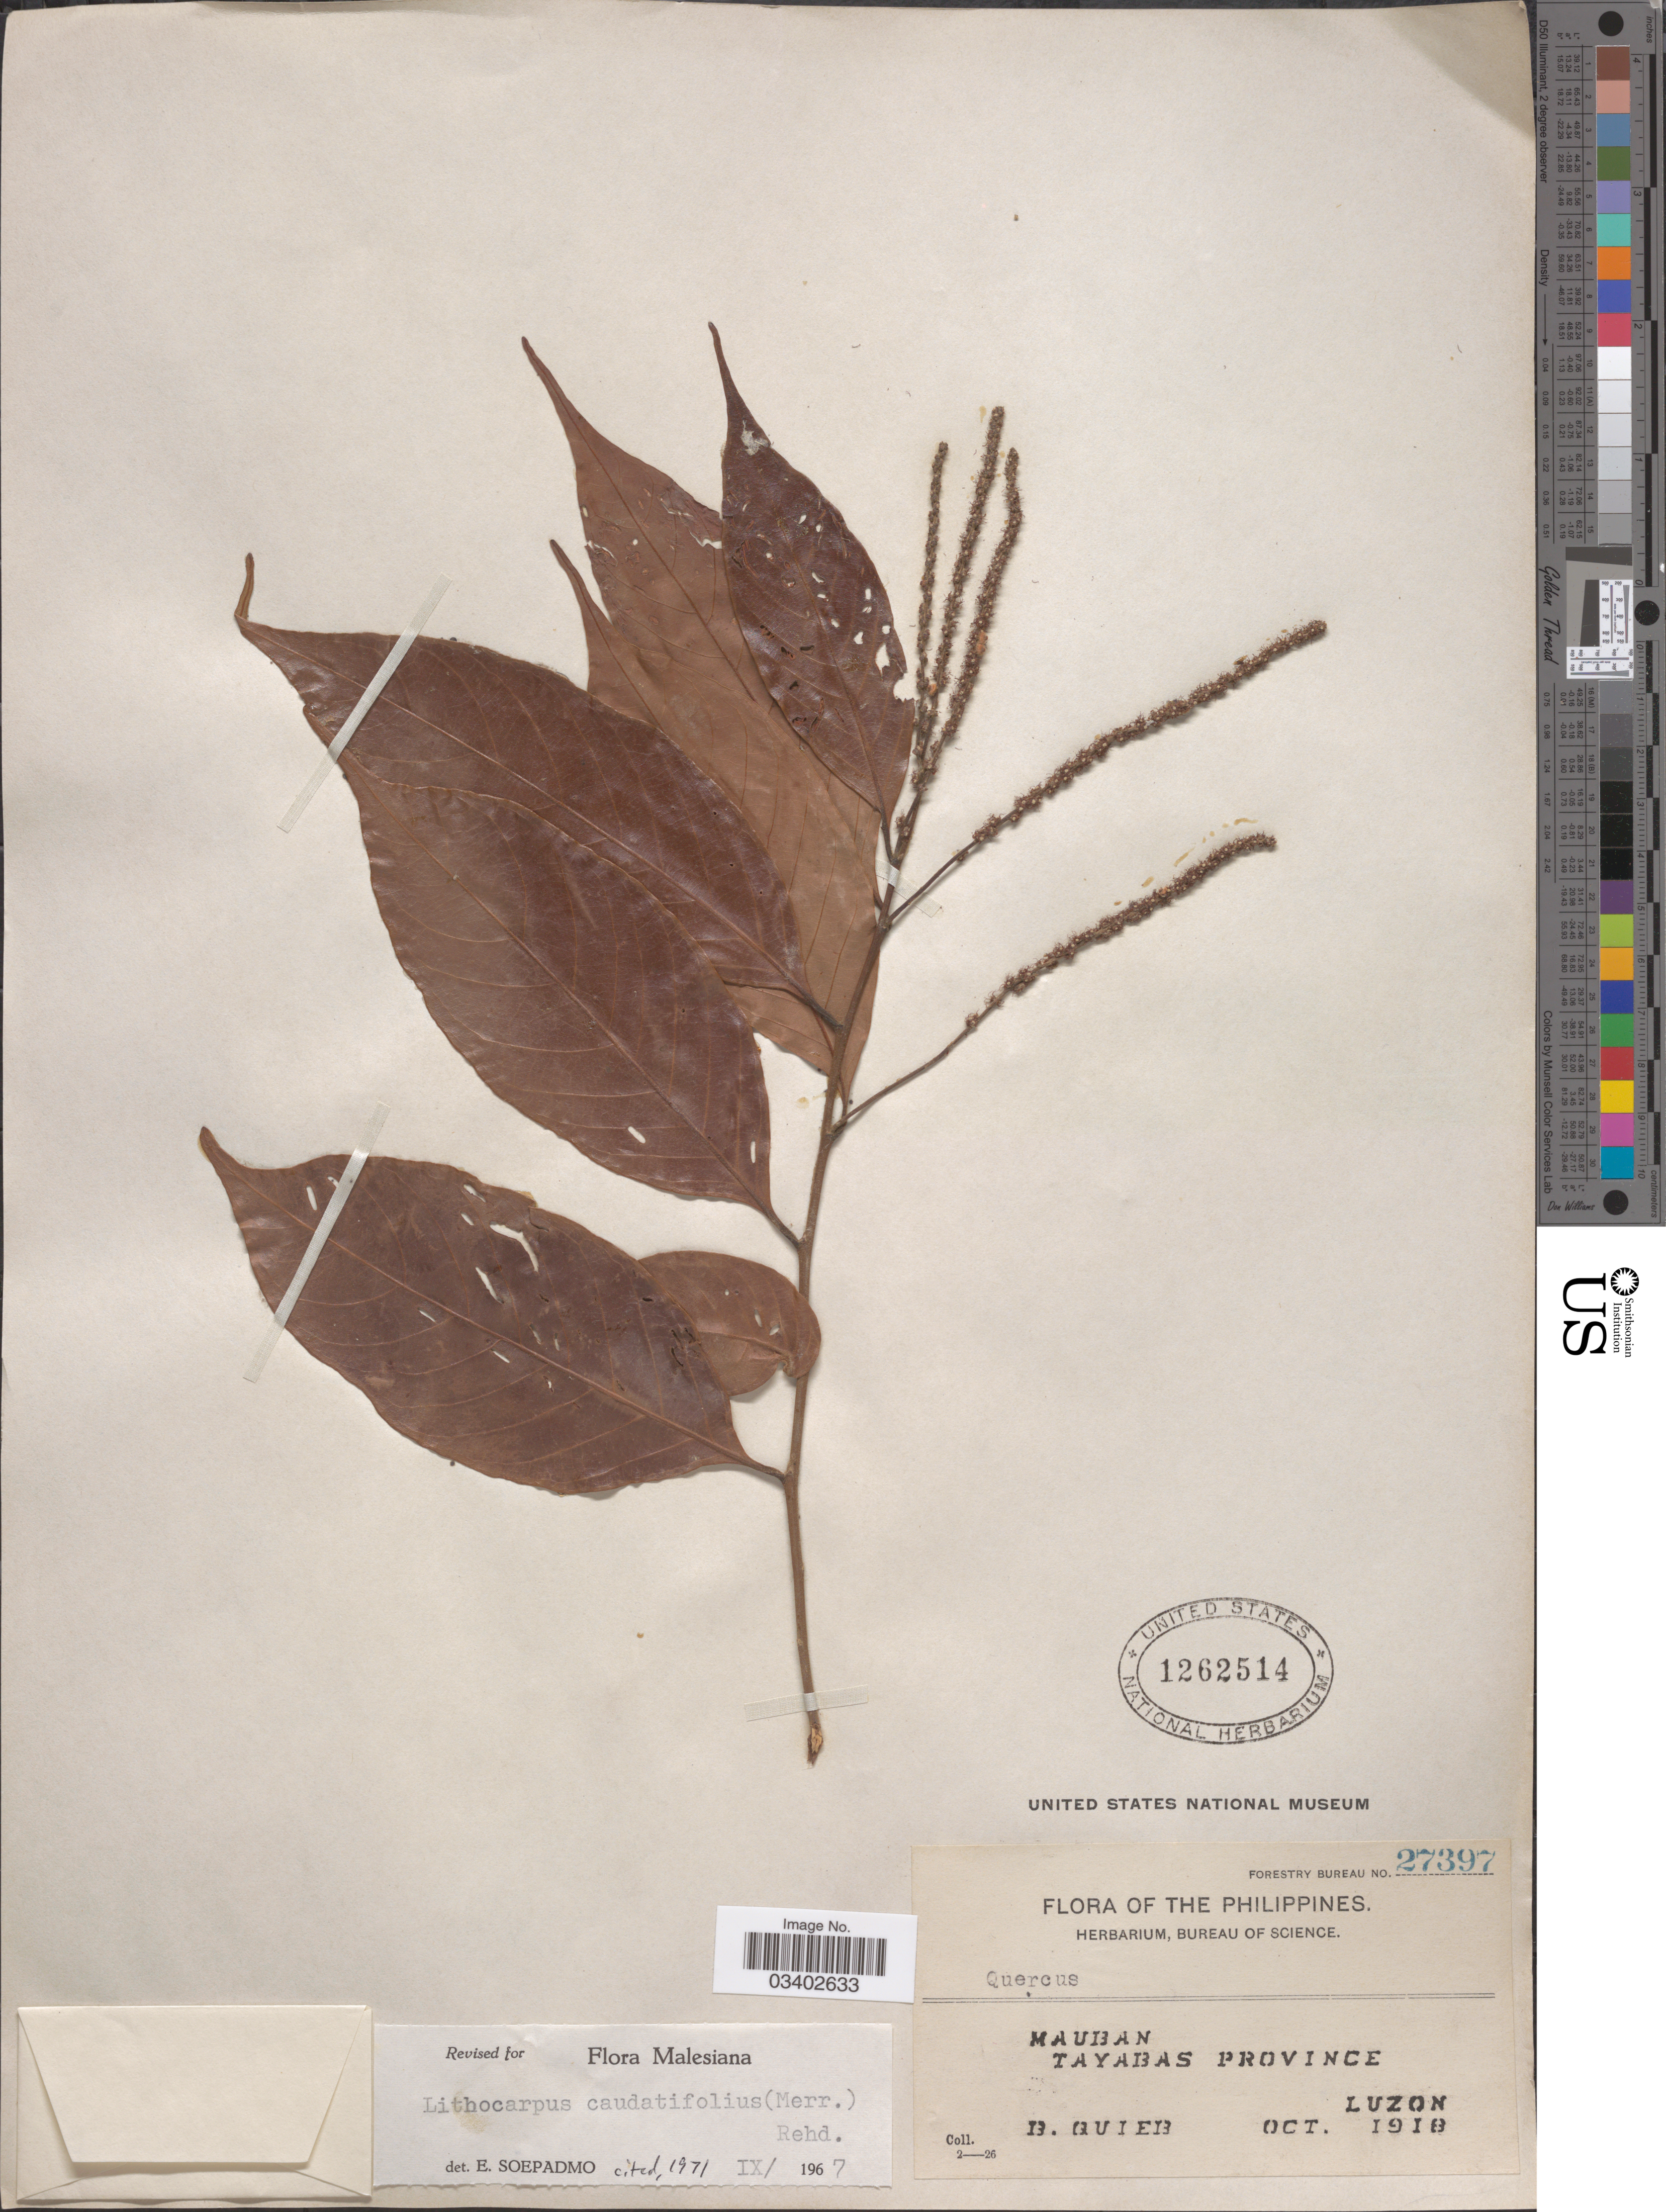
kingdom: Plantae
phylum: Tracheophyta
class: Magnoliopsida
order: Fagales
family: Fagaceae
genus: Lithocarpus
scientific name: Lithocarpus caudatifolius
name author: (Merr.) Rehder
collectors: B. Quieb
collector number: Forestry Bureau 27397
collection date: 1918-10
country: Philippines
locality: Mauban. Tayabas Province. Luzon.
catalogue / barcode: US 1262514